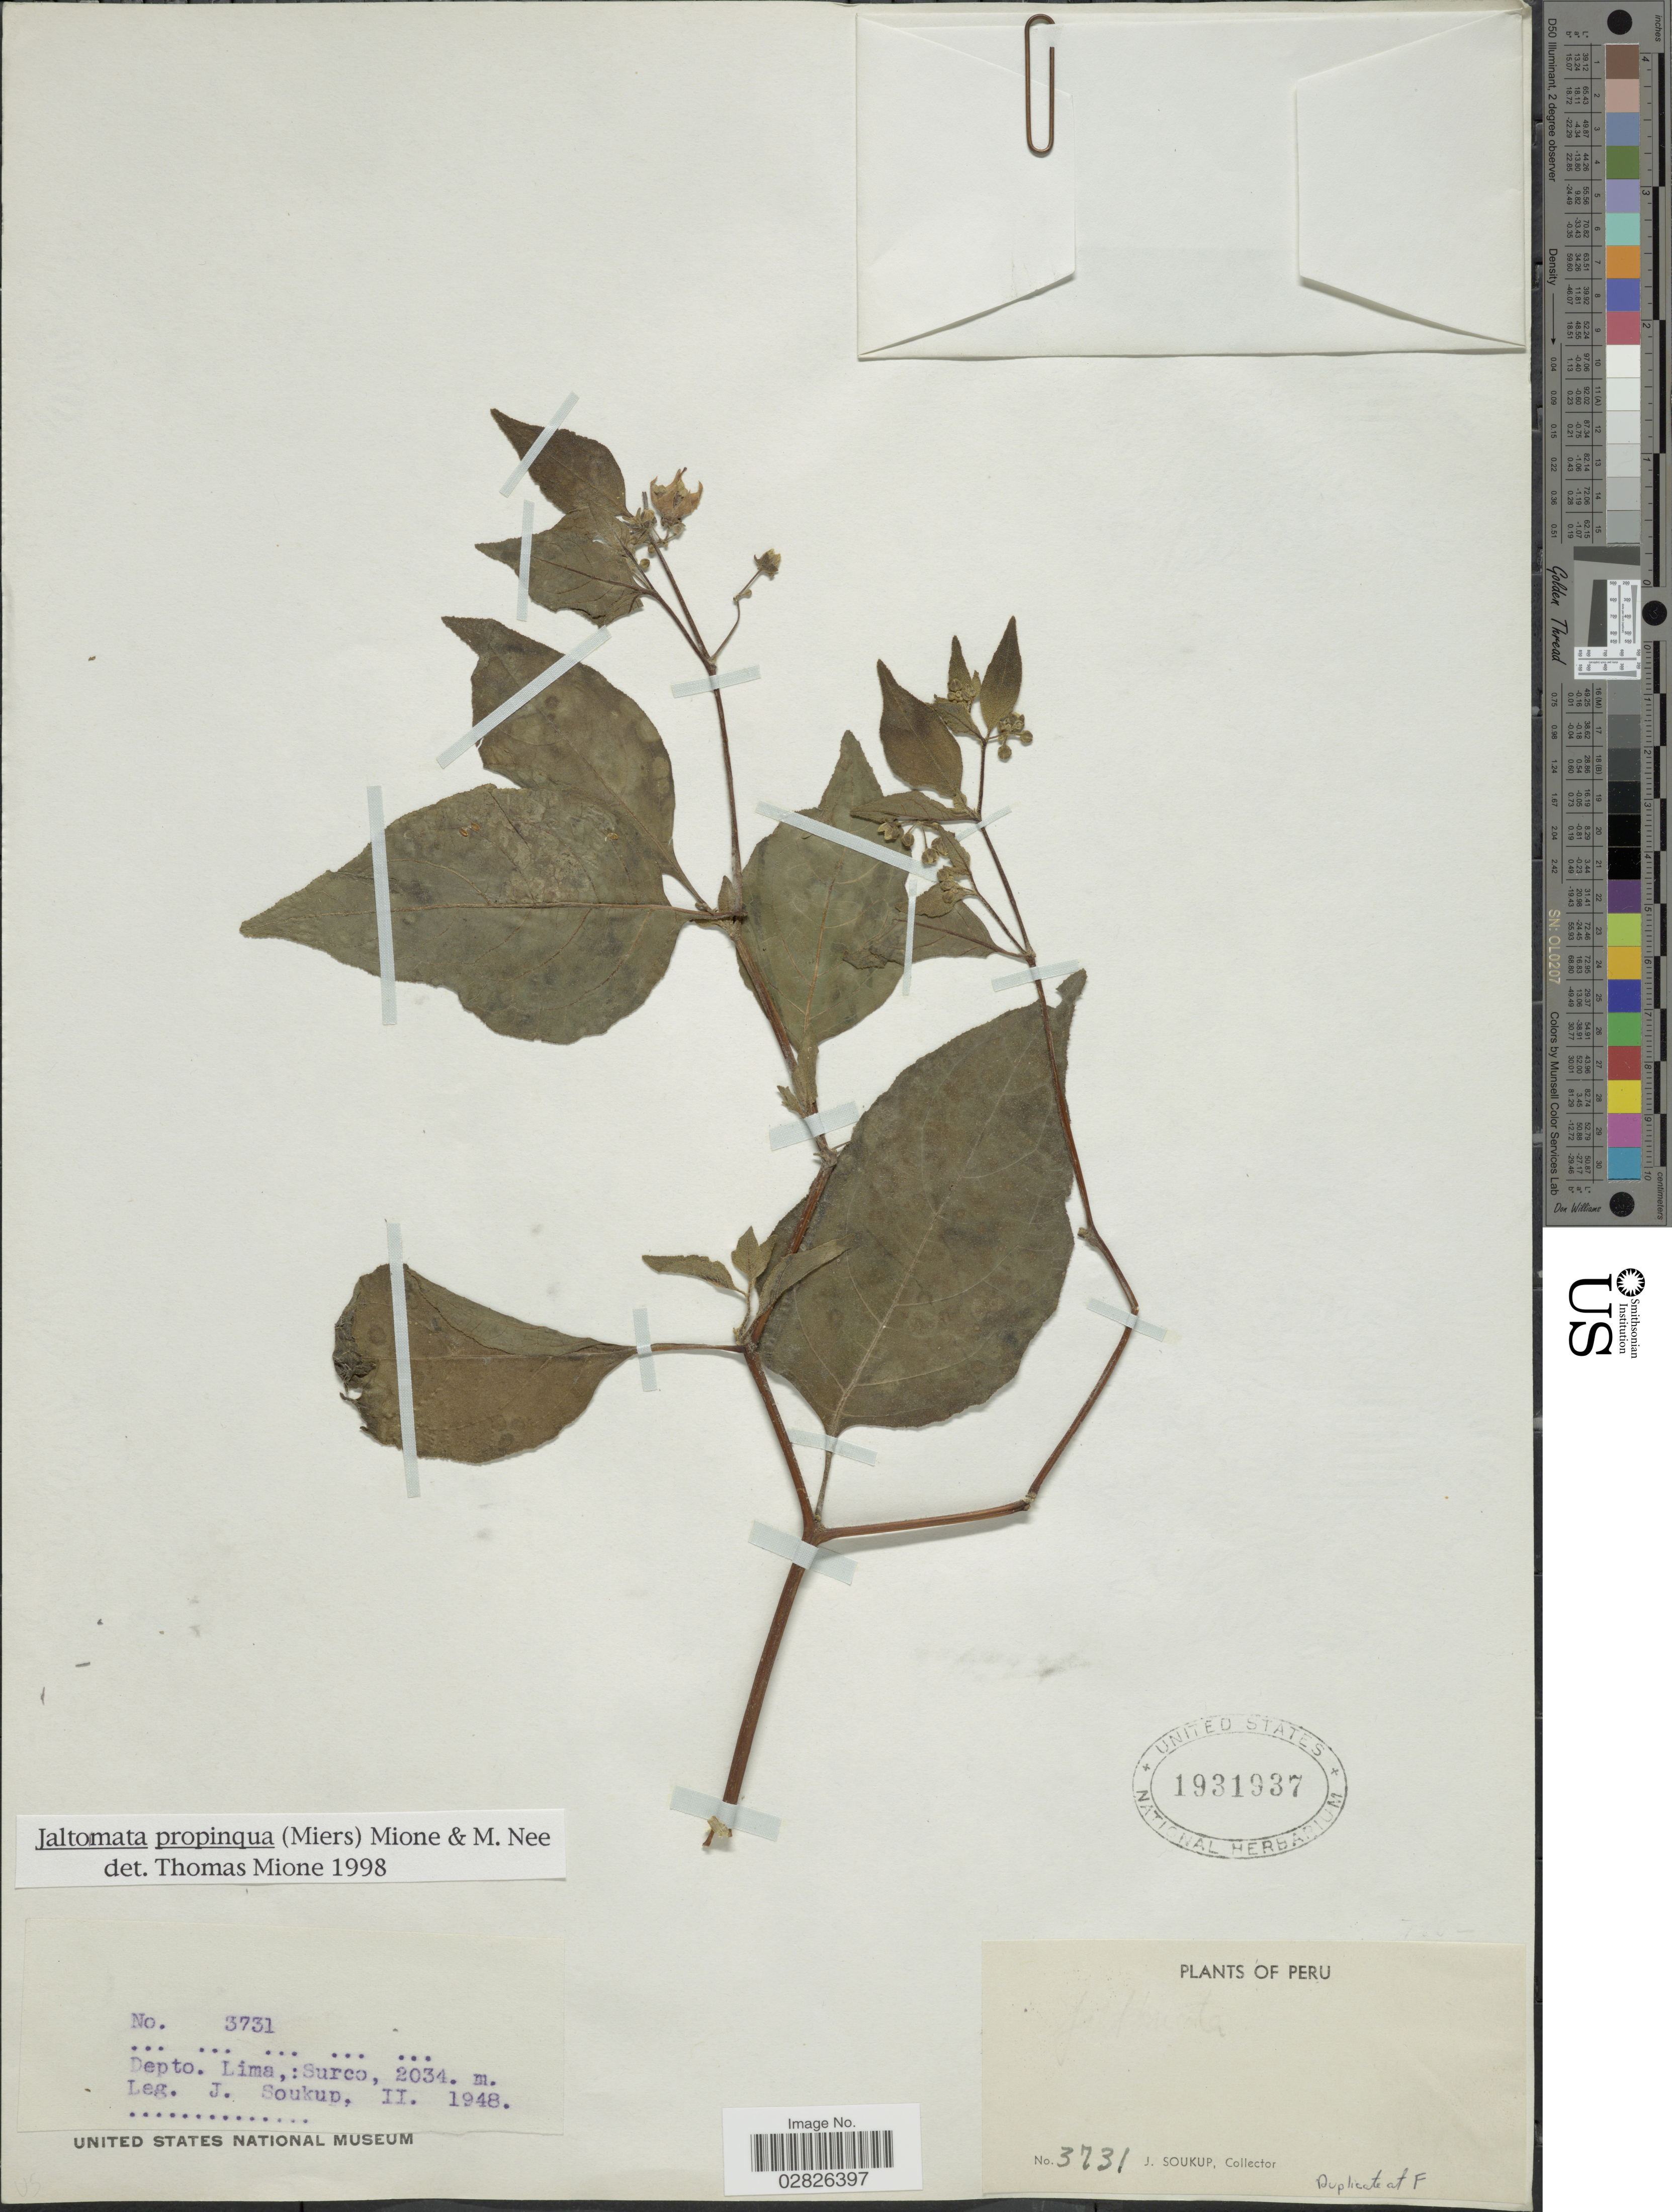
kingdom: Plantae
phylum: Tracheophyta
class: Magnoliopsida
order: Solanales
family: Solanaceae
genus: Jaltomata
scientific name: Jaltomata propinqua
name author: (Miers) Mione & M. Nee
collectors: J. Soukup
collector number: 3731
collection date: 1948-02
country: Peru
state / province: Lima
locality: Depto. Lima, Surco.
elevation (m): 2034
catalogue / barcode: US 1931937